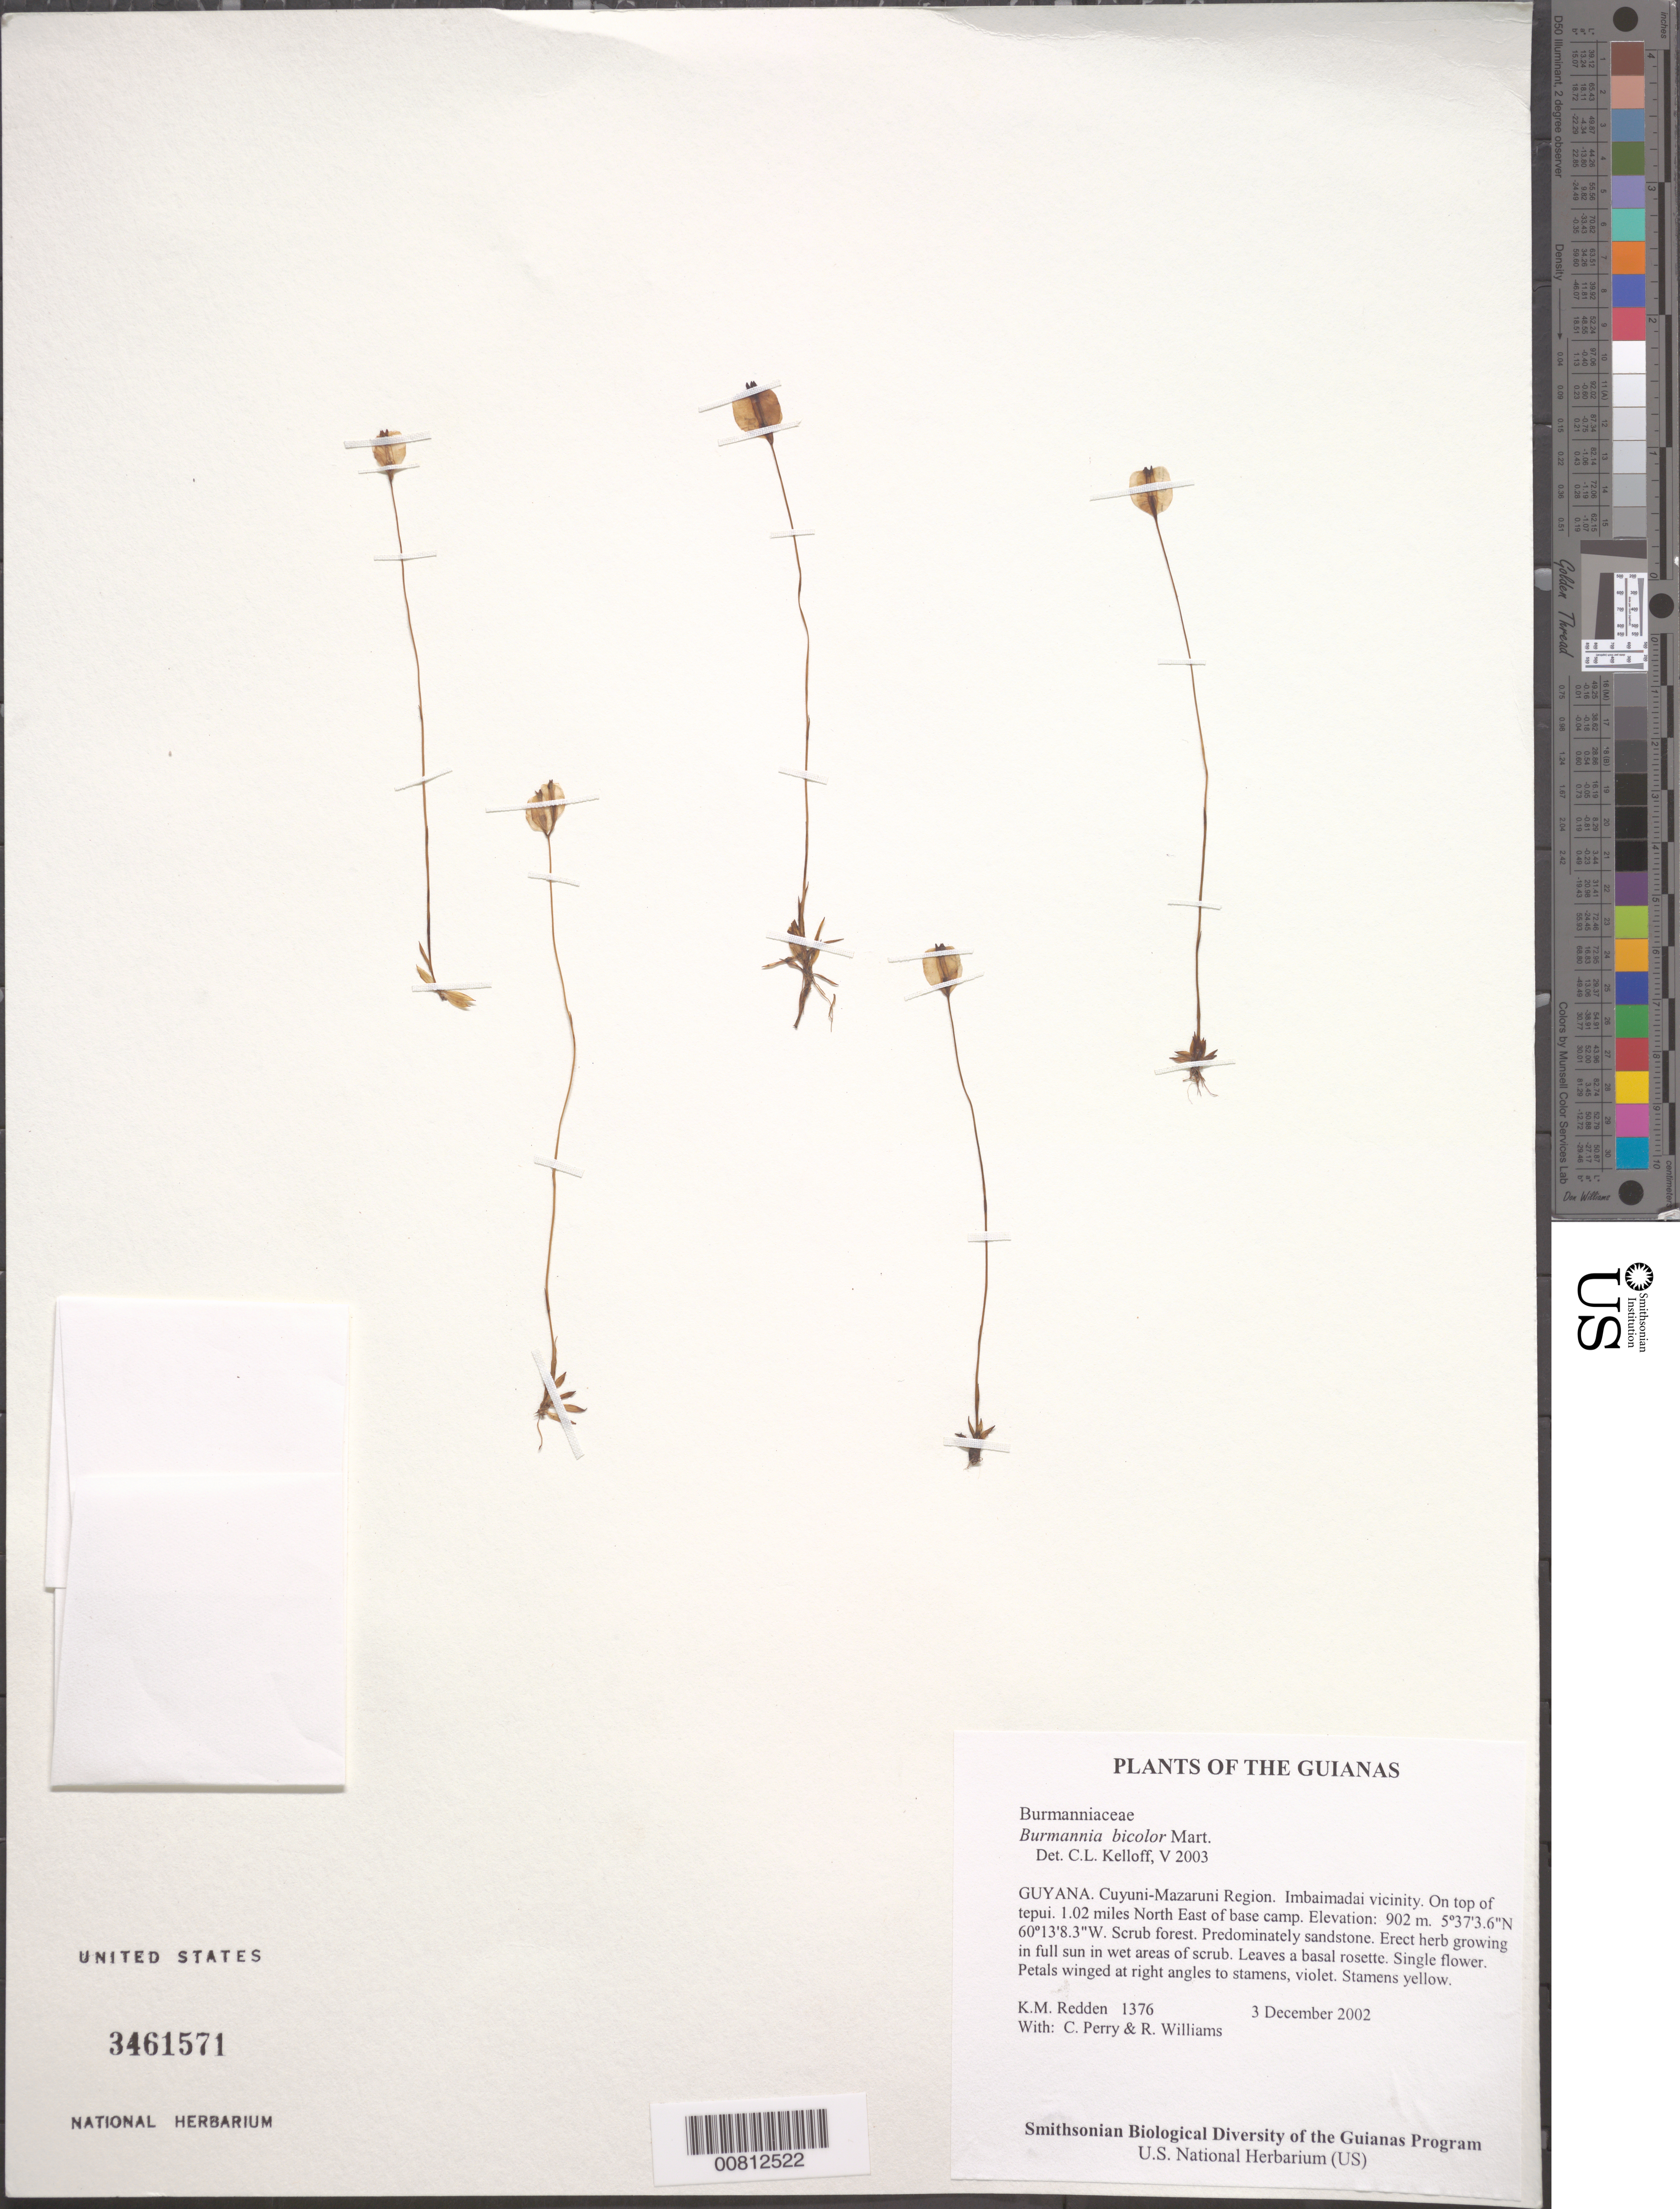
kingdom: Plantae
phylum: Tracheophyta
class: Liliopsida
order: Dioscoreales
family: Burmanniaceae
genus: Burmannia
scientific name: Burmannia bicolor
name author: Mart.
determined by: Kelloff, Carol L., (US), Smithsonian Institution - National Museum of Natural History (UNITED STATES)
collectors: K. M. Redden, C. Perry & R. Williams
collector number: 1376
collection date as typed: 3 December 2002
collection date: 2002-12-03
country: Guyana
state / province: Cuyuni-Mazaruni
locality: Imbaimadai vicinity. On top of tepui. 1.02 miles Northeast of base camp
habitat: Scrub forest. Predominately sandstone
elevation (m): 902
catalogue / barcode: US 3461571